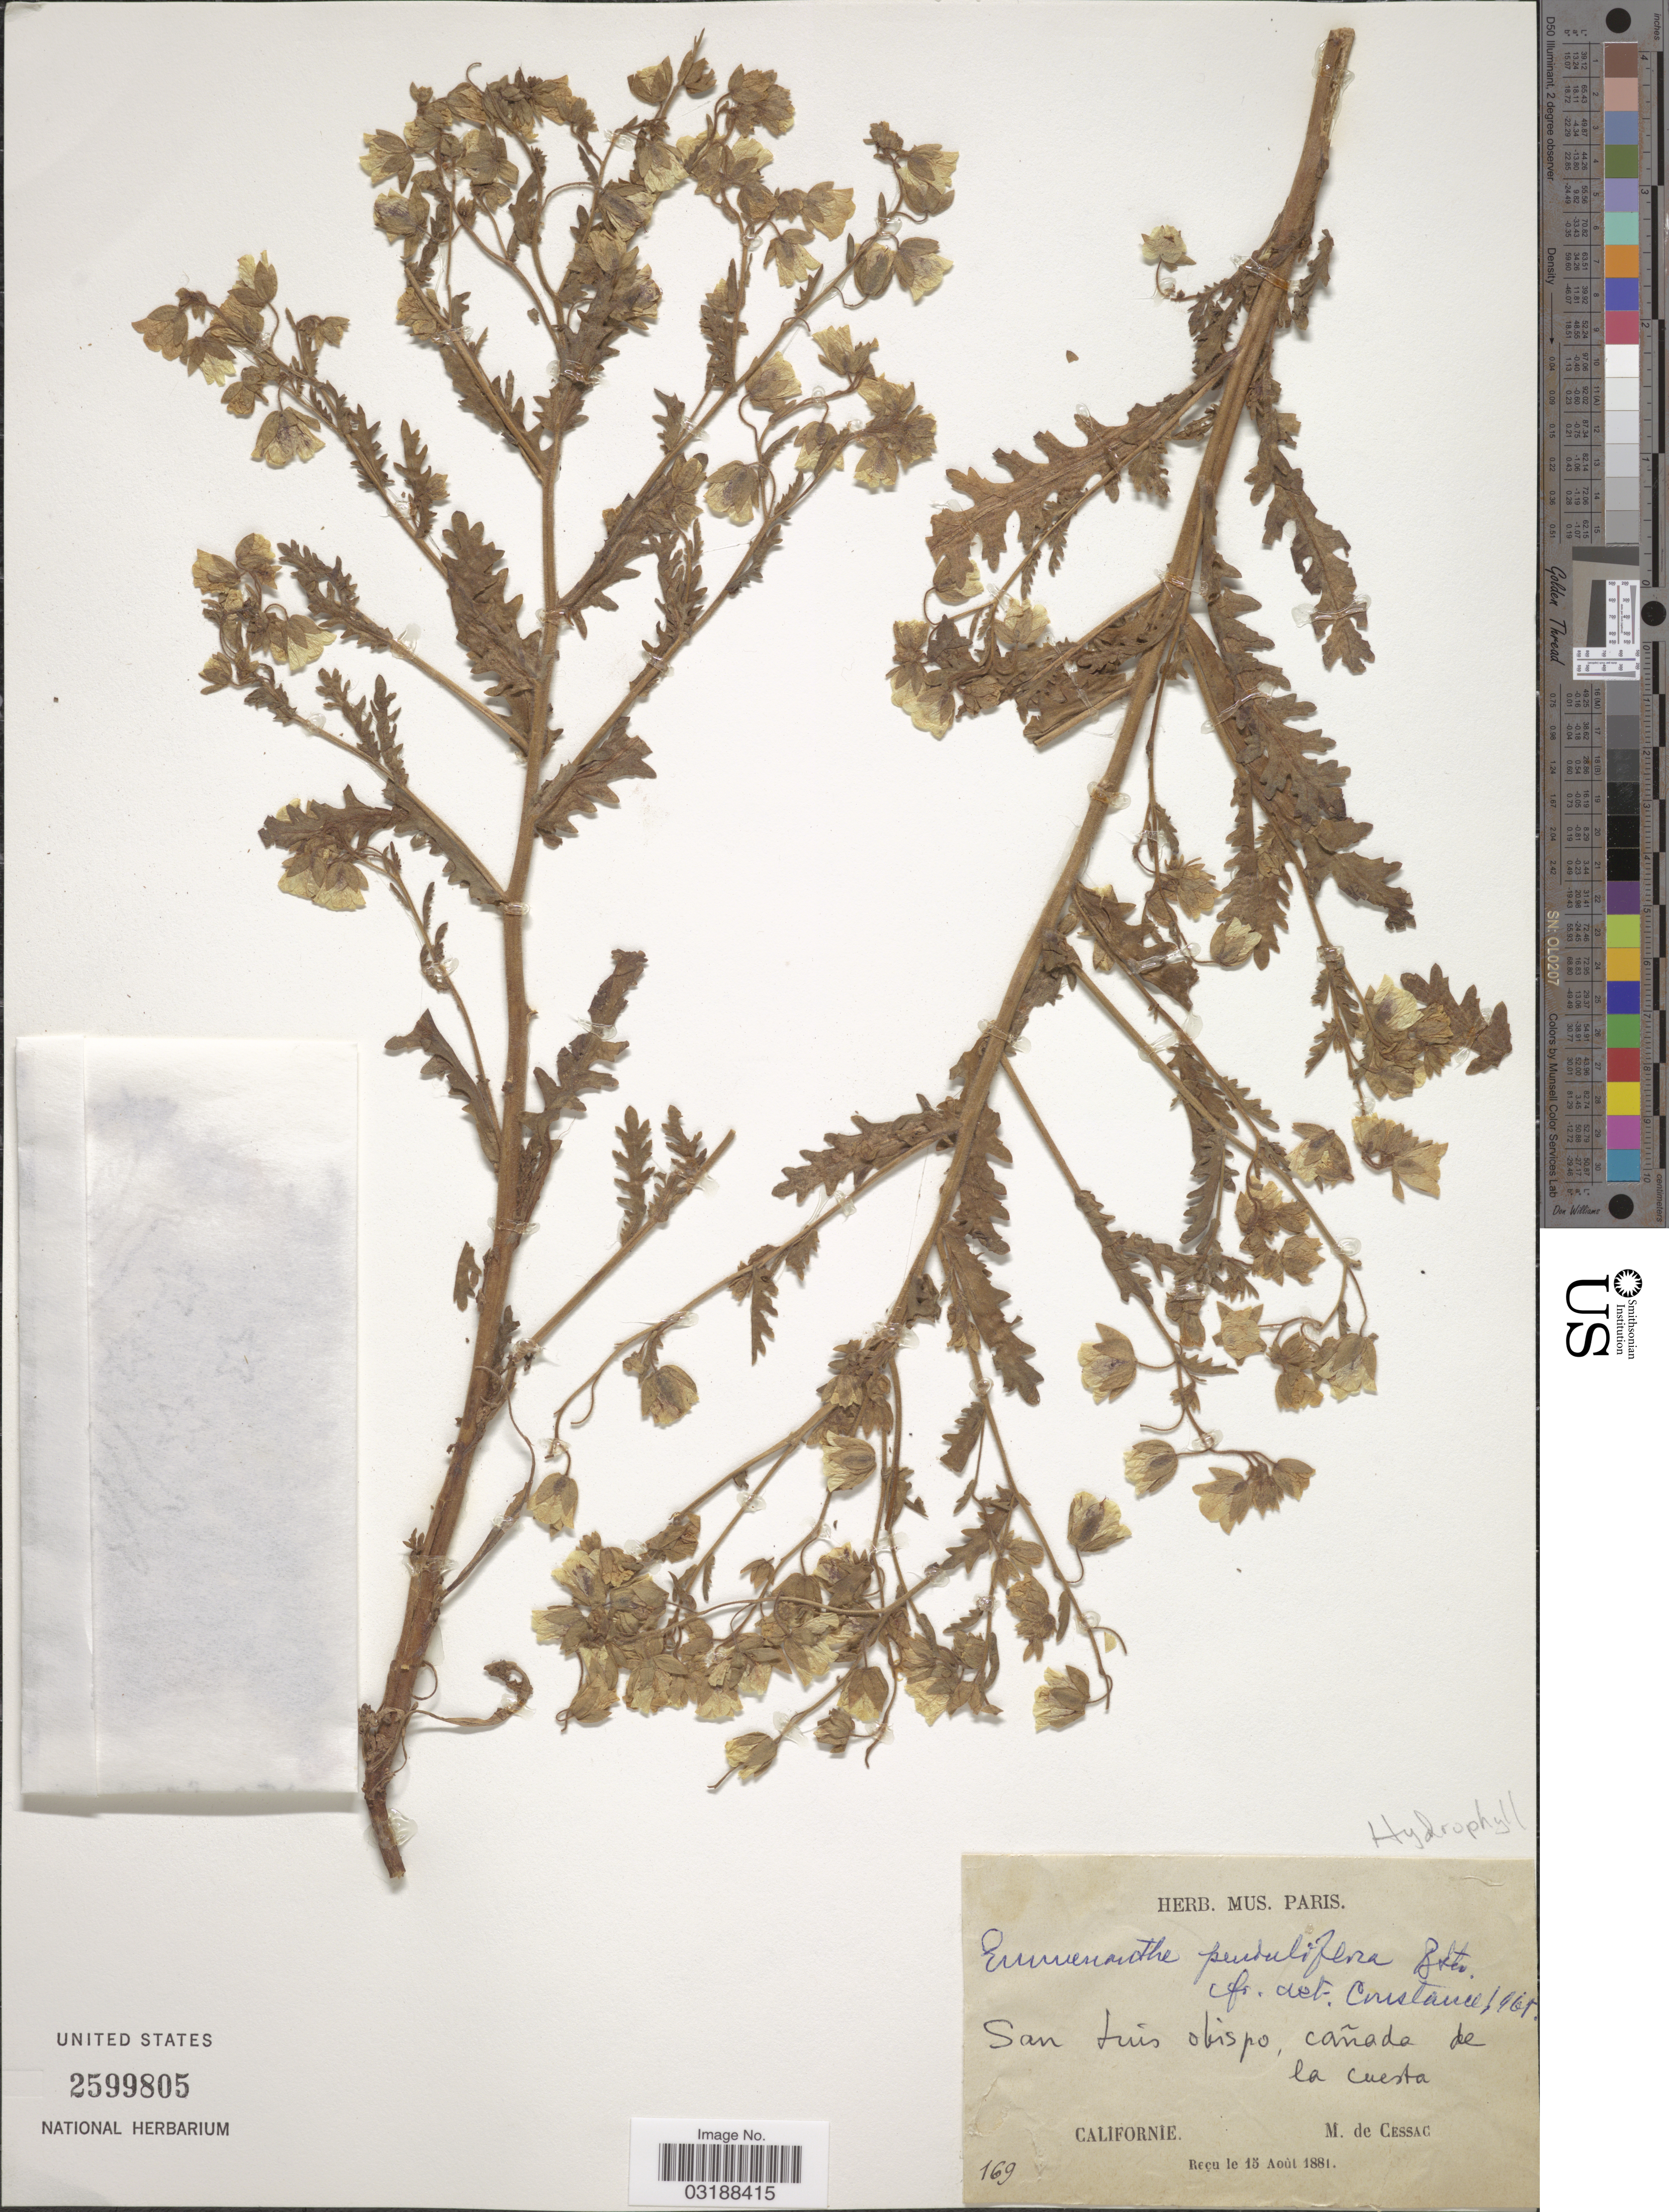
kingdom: Plantae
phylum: Tracheophyta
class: Magnoliopsida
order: Boraginales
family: Hydrophyllaceae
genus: Emmenanthe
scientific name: Emmenanthe penduliflora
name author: Benth.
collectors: M. de Cessac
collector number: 169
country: United States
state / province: California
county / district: San Luis Obispo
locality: San Luis Obispo, cañada de la cuesta.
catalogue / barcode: US 2599805